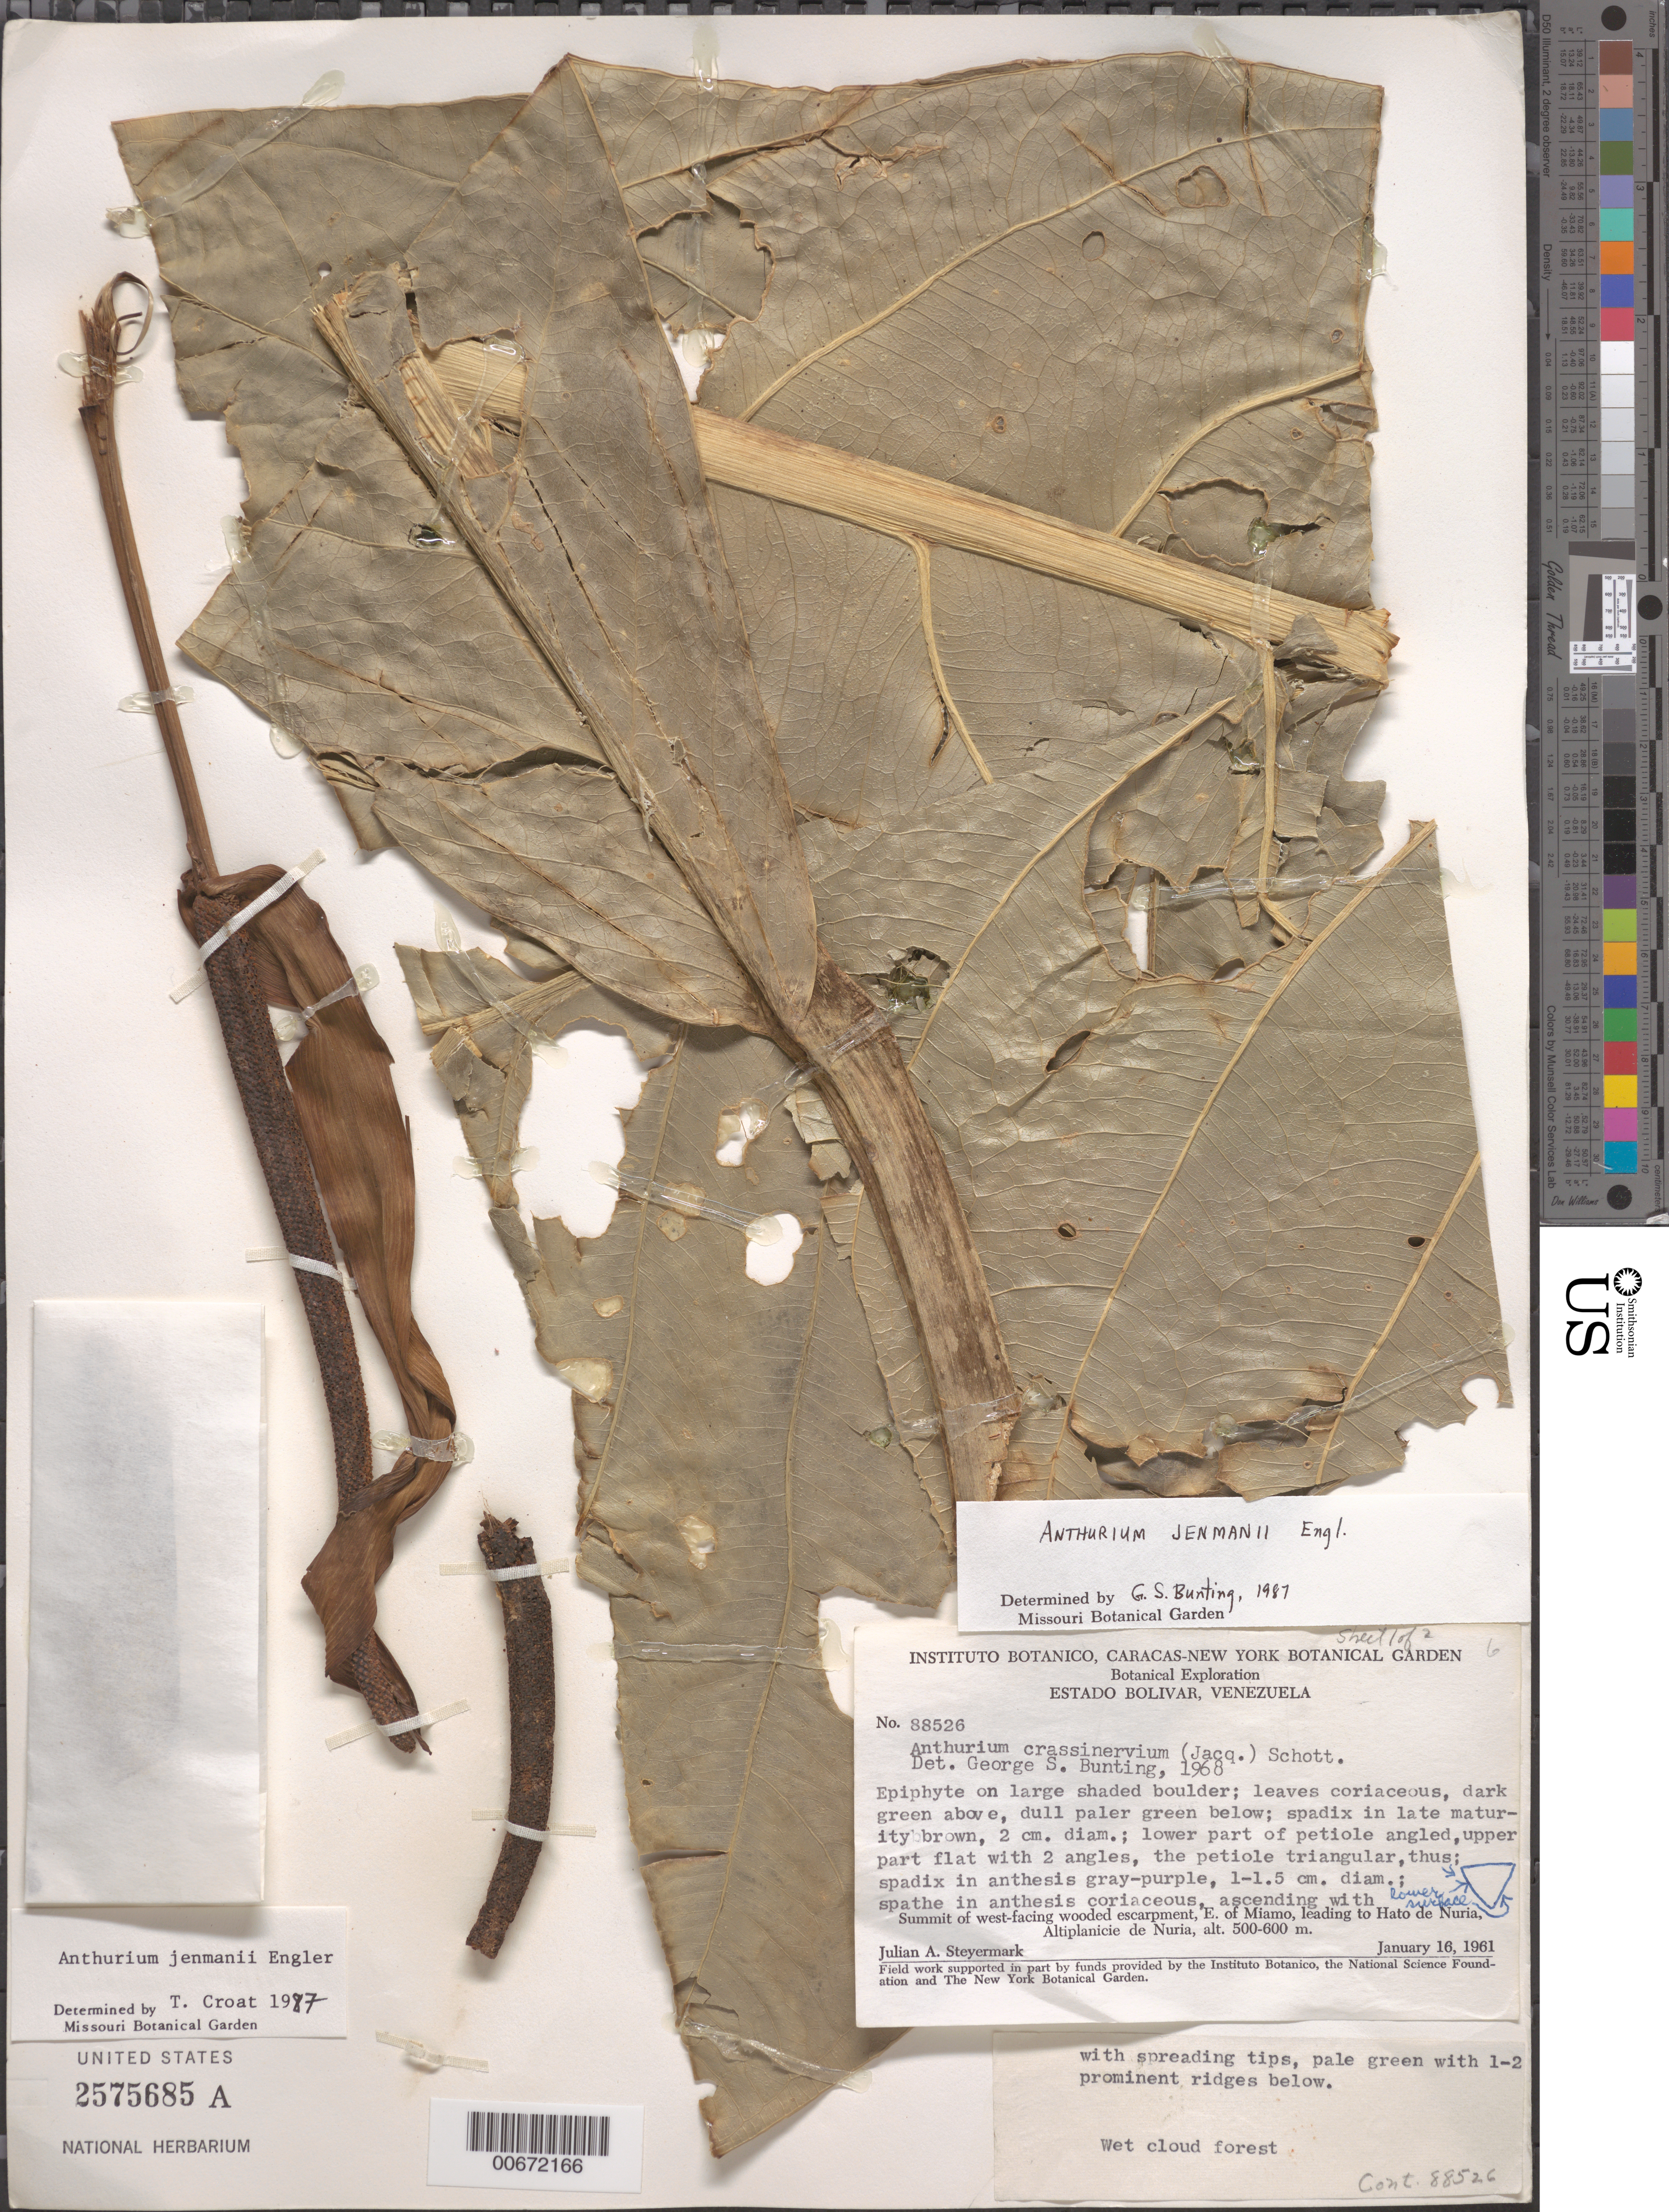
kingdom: Plantae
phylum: Tracheophyta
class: Liliopsida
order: Alismatales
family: Araceae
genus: Anthurium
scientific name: Anthurium jenmanii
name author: Engl.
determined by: Bunting, G. S.; Croat, Thomas B.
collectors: J. Steyermark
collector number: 88526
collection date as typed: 16-Jan-61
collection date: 1961-01-16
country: Venezuela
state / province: Bolívar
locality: Miamo, E of, leading to Hato de Nuria, Altiplanicie de Nuria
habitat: Wet cloud forest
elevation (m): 500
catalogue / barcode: US 2575685A